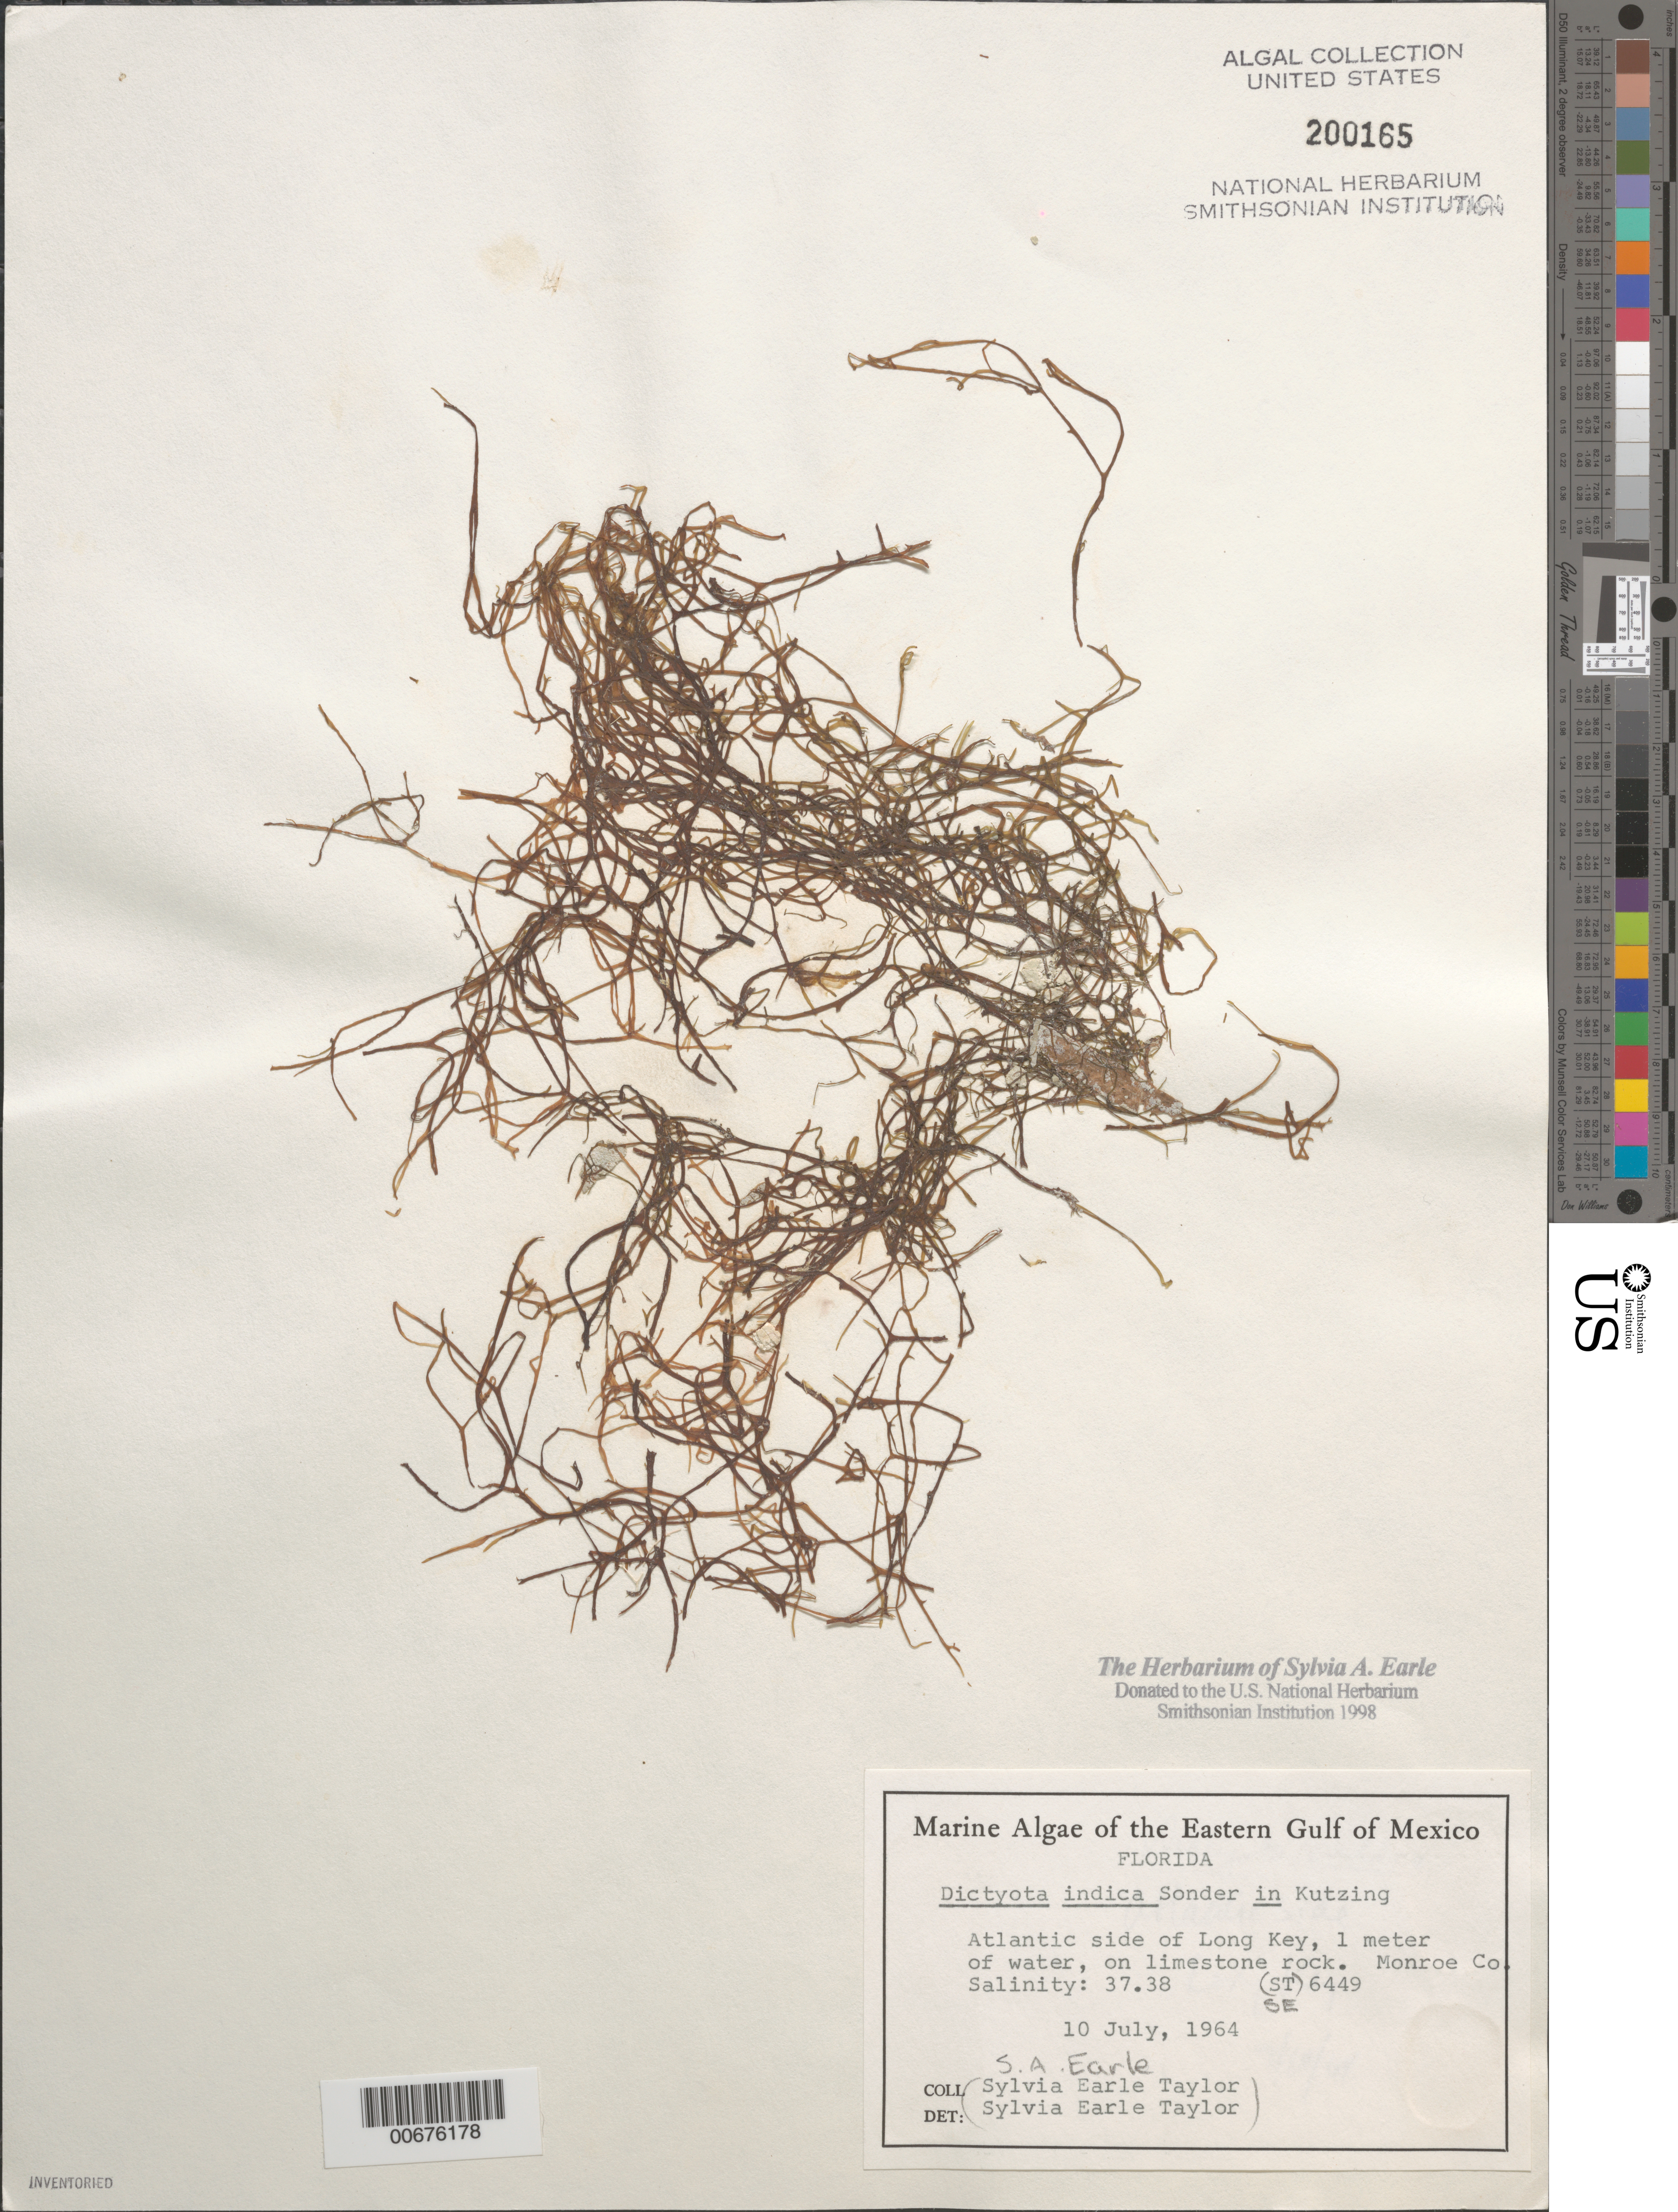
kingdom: Chromista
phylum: Ochrophyta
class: Phaeophyceae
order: Dictyotales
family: Dictyotaceae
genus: Dictyota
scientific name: Dictyota indica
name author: Anand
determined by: Earle, S. A.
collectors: S. A. Earle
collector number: Se 6449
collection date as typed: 10 Jul 1964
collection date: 1964-07-10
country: United States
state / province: Florida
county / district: Monroe County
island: Long Key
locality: Atlantic Ocean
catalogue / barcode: US 200165